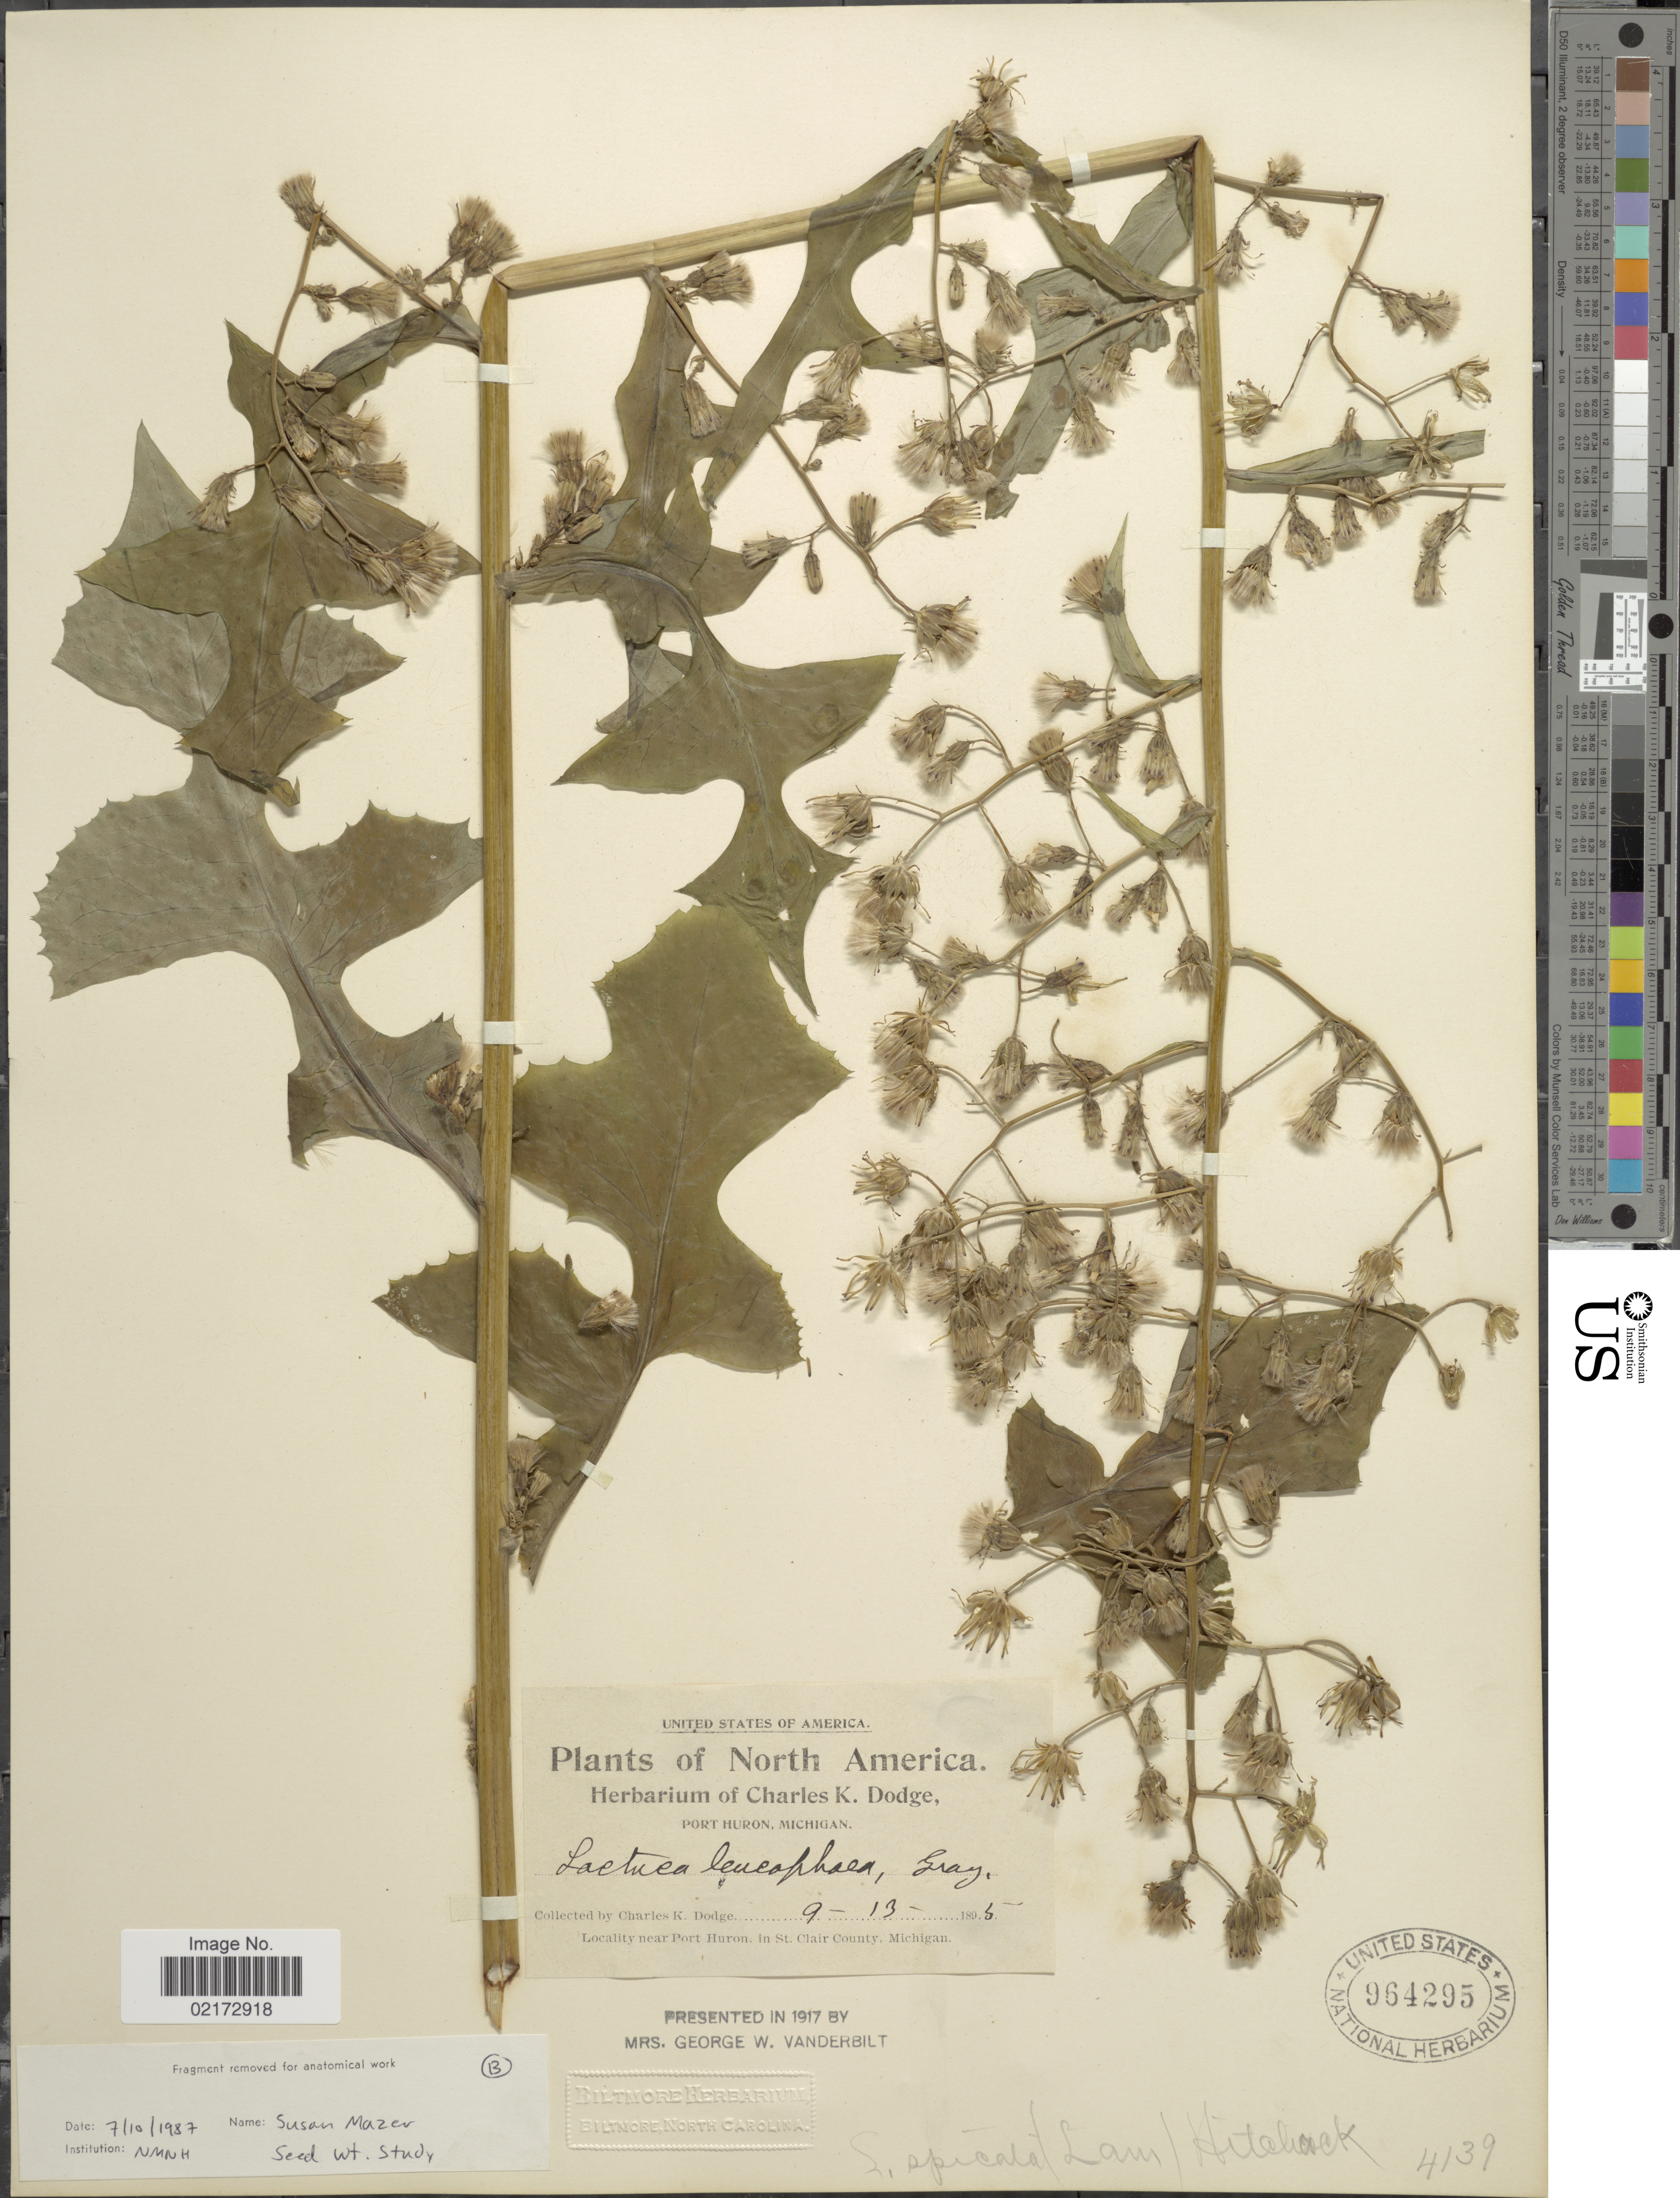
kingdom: Plantae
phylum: Tracheophyta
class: Magnoliopsida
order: Asterales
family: Asteraceae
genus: Lactuca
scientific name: Lactuca biennis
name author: (Moench) Fernald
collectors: C. K. Dodge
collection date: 1895-09-13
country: United States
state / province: Michigan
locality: United States of America, North America, near Port Huron in St. Clair County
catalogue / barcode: US 964295